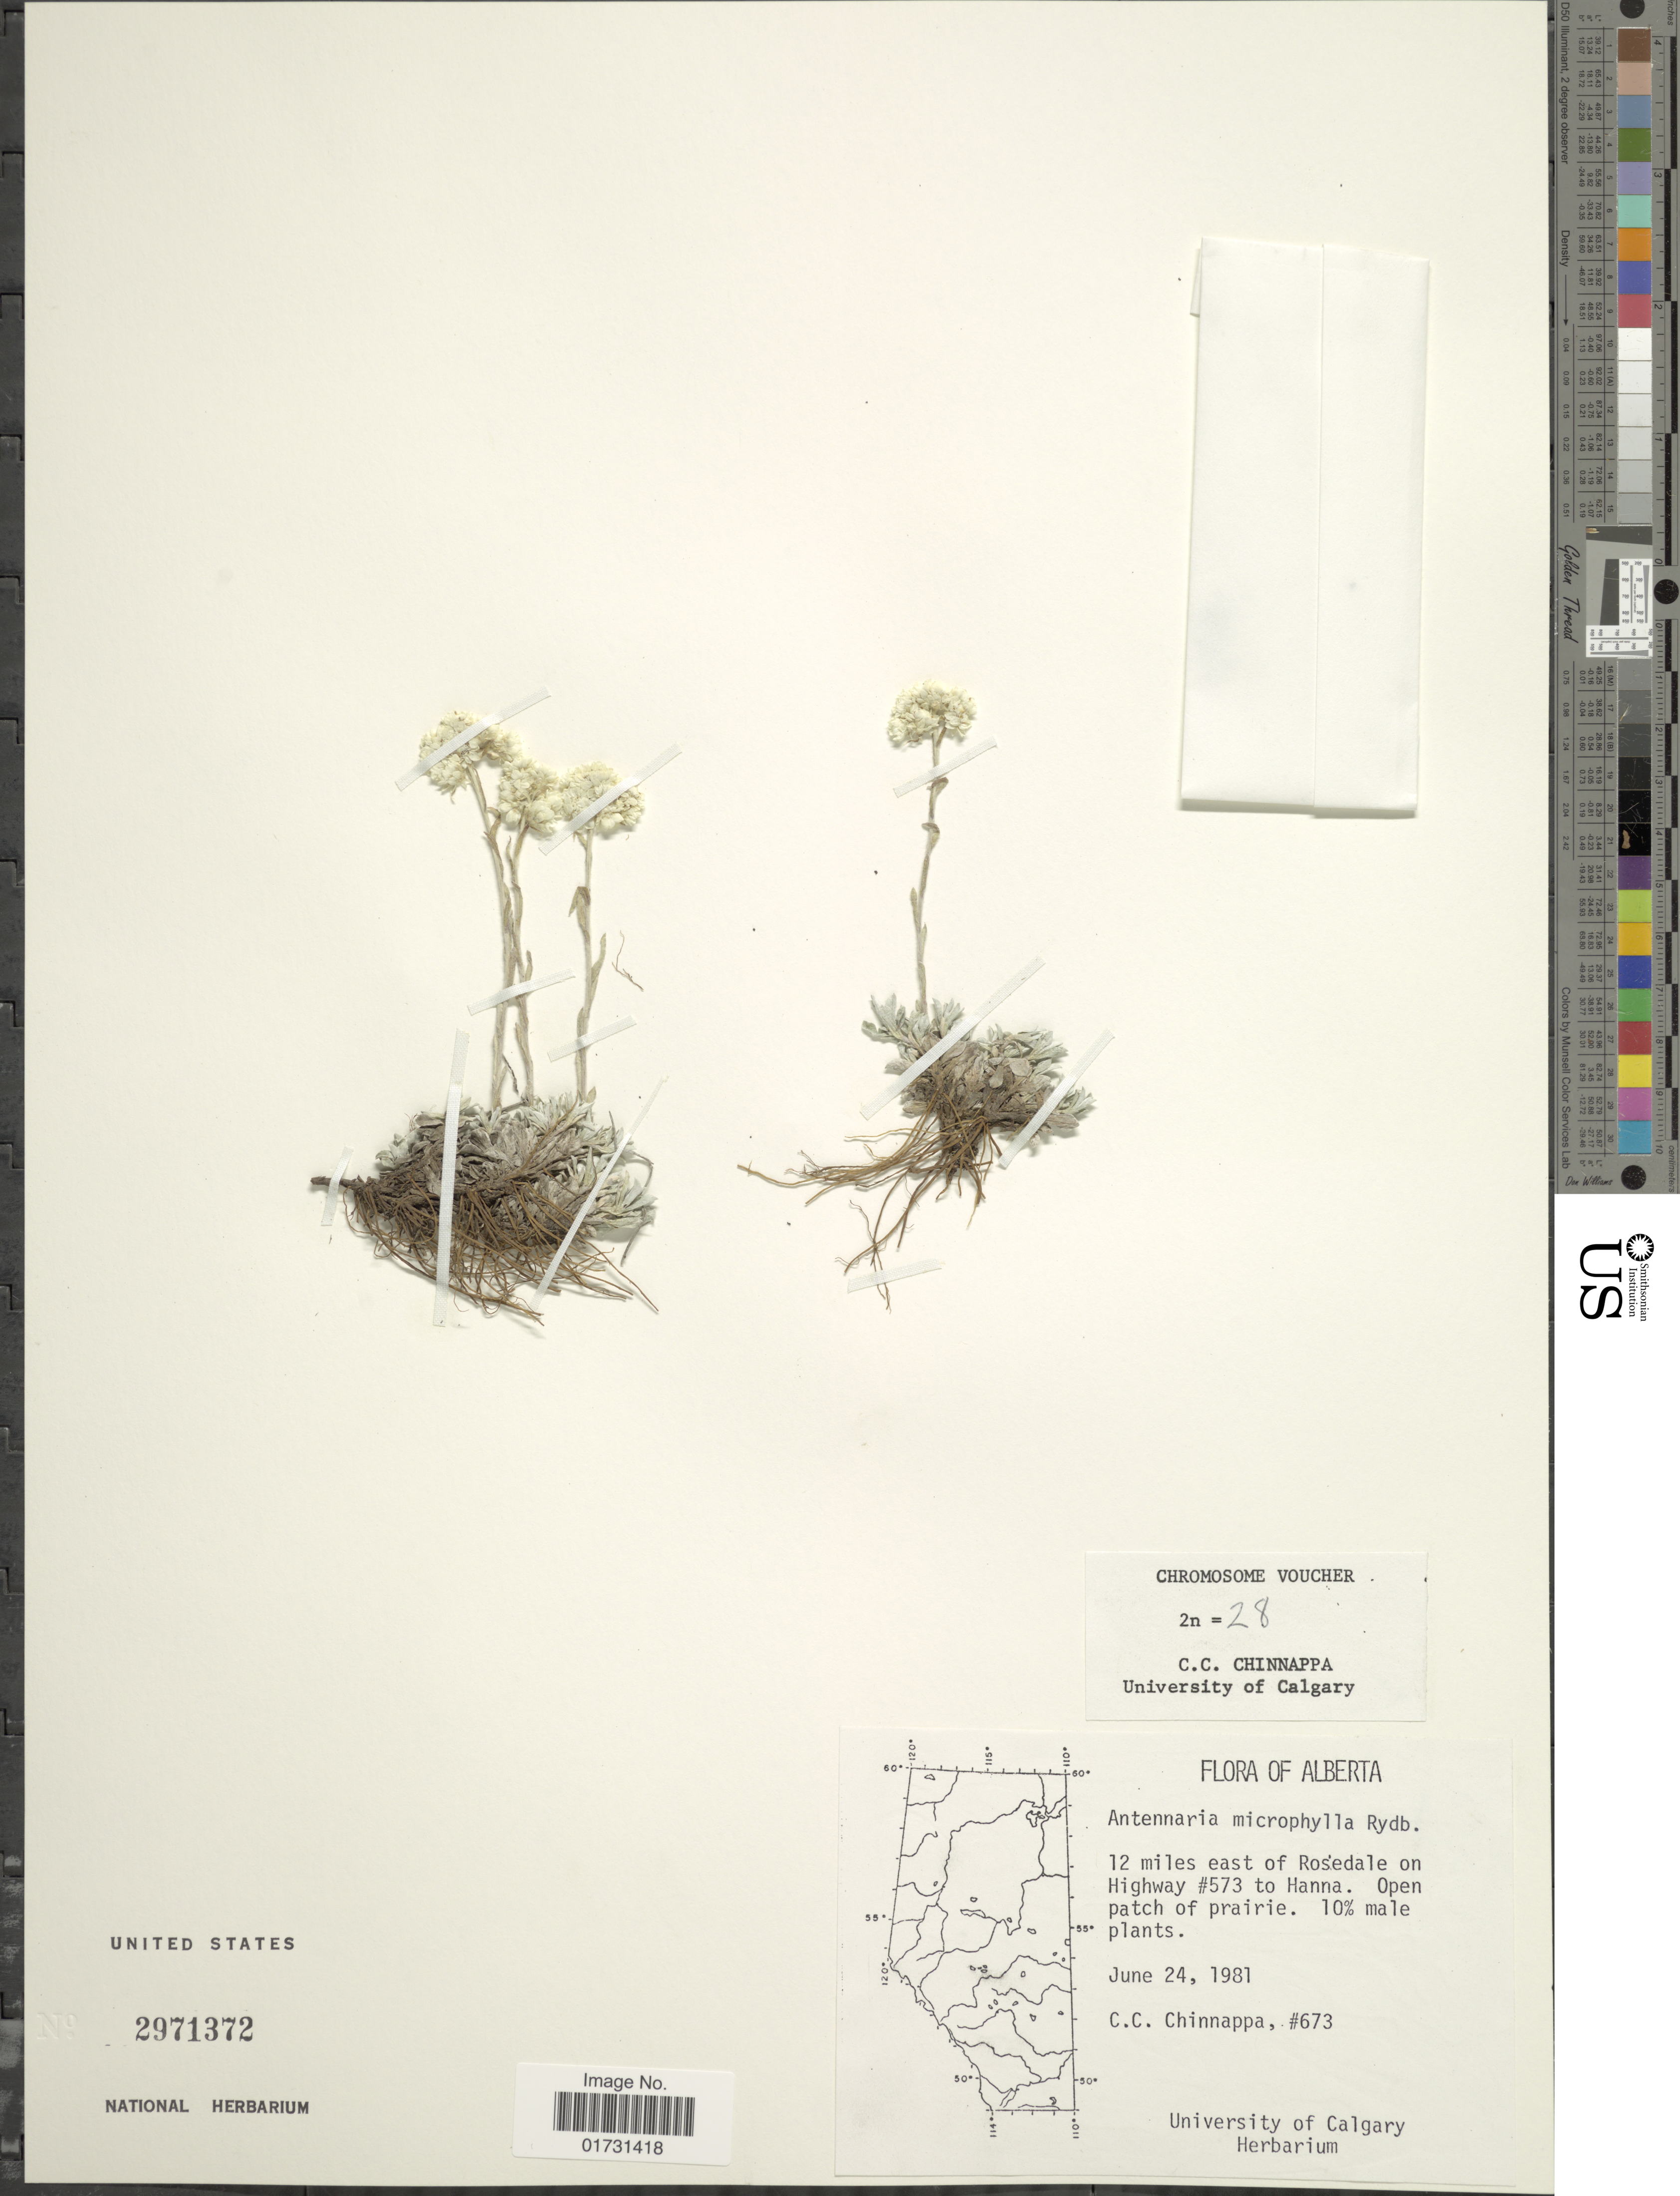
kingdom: Plantae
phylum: Tracheophyta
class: Magnoliopsida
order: Asterales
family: Asteraceae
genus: Antennaria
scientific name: Antennaria microphylla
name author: Rydb.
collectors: C. Chinnappa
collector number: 673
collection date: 1981-06-24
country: Canada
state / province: Alberta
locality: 12 miles east of Rosedale on Highway #573 to Hanna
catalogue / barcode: US 2971372